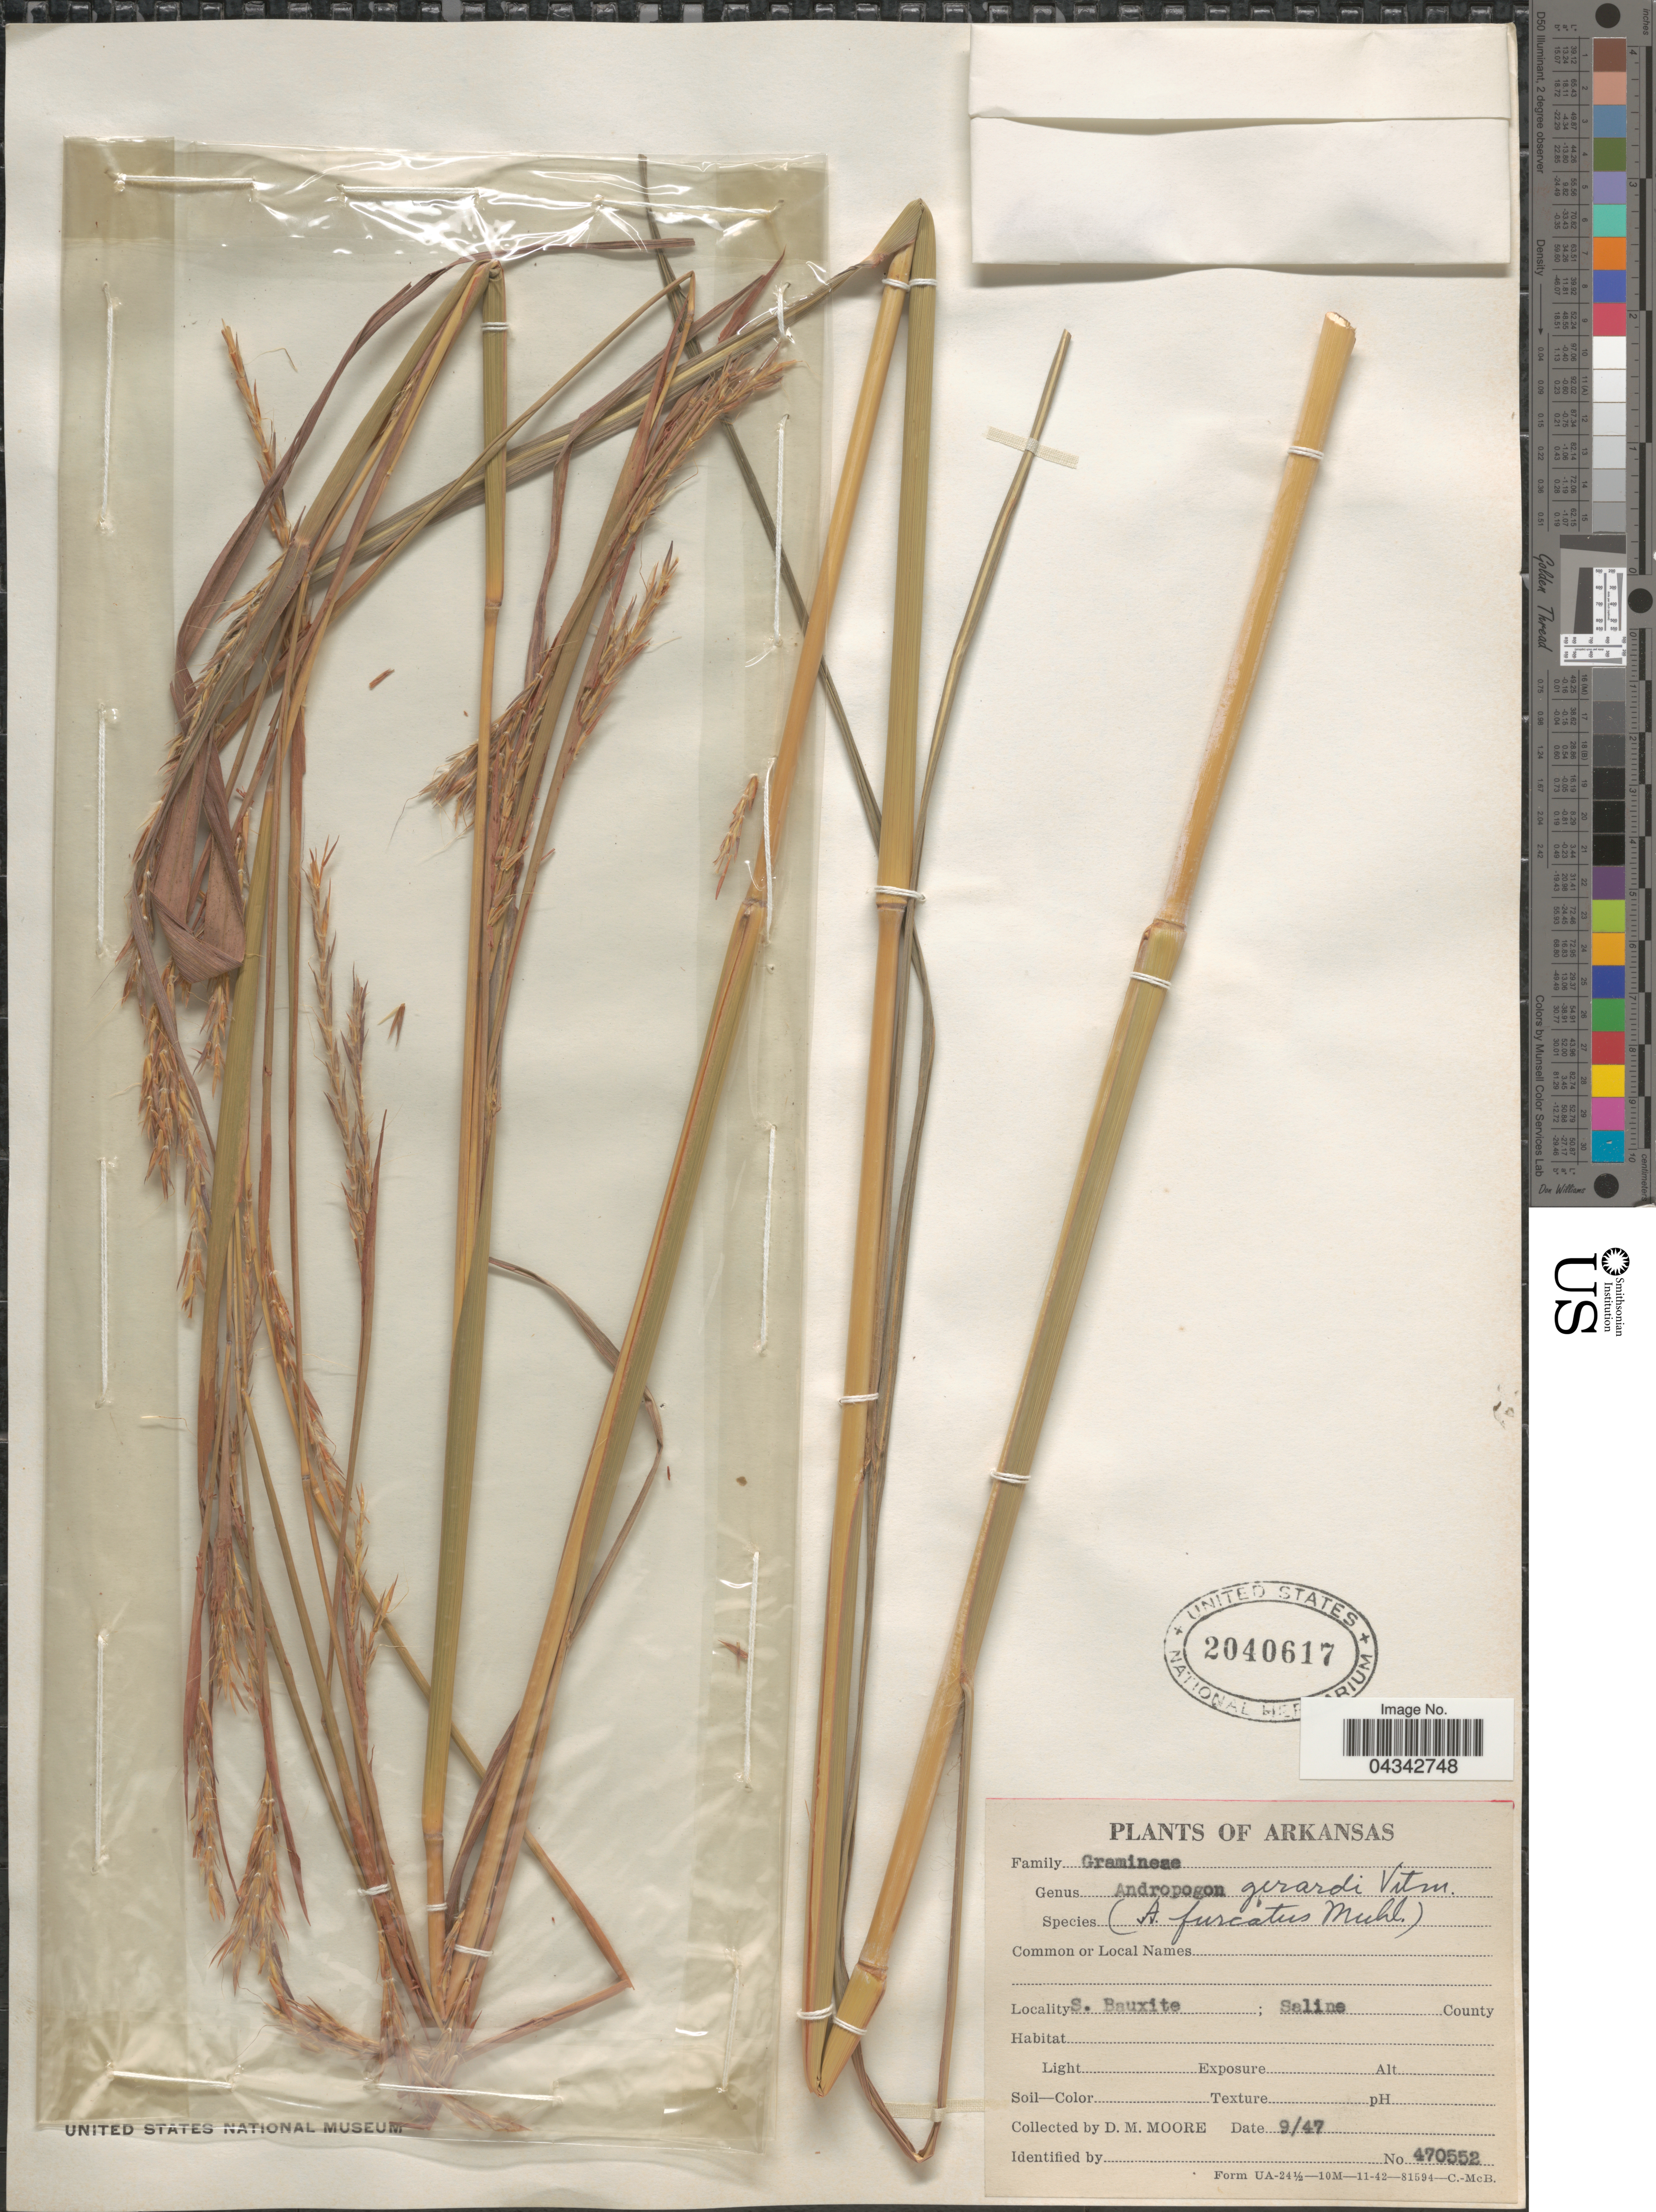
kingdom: Plantae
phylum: Tracheophyta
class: Liliopsida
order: Poales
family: Poaceae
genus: Andropogon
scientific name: Andropogon gerardii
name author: Vitman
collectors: D. Moore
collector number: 470552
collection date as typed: Transcribed d/m/y: /9/47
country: United States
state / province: Arkansas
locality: S. Bauxite; Saline Co.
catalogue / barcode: US 2040617